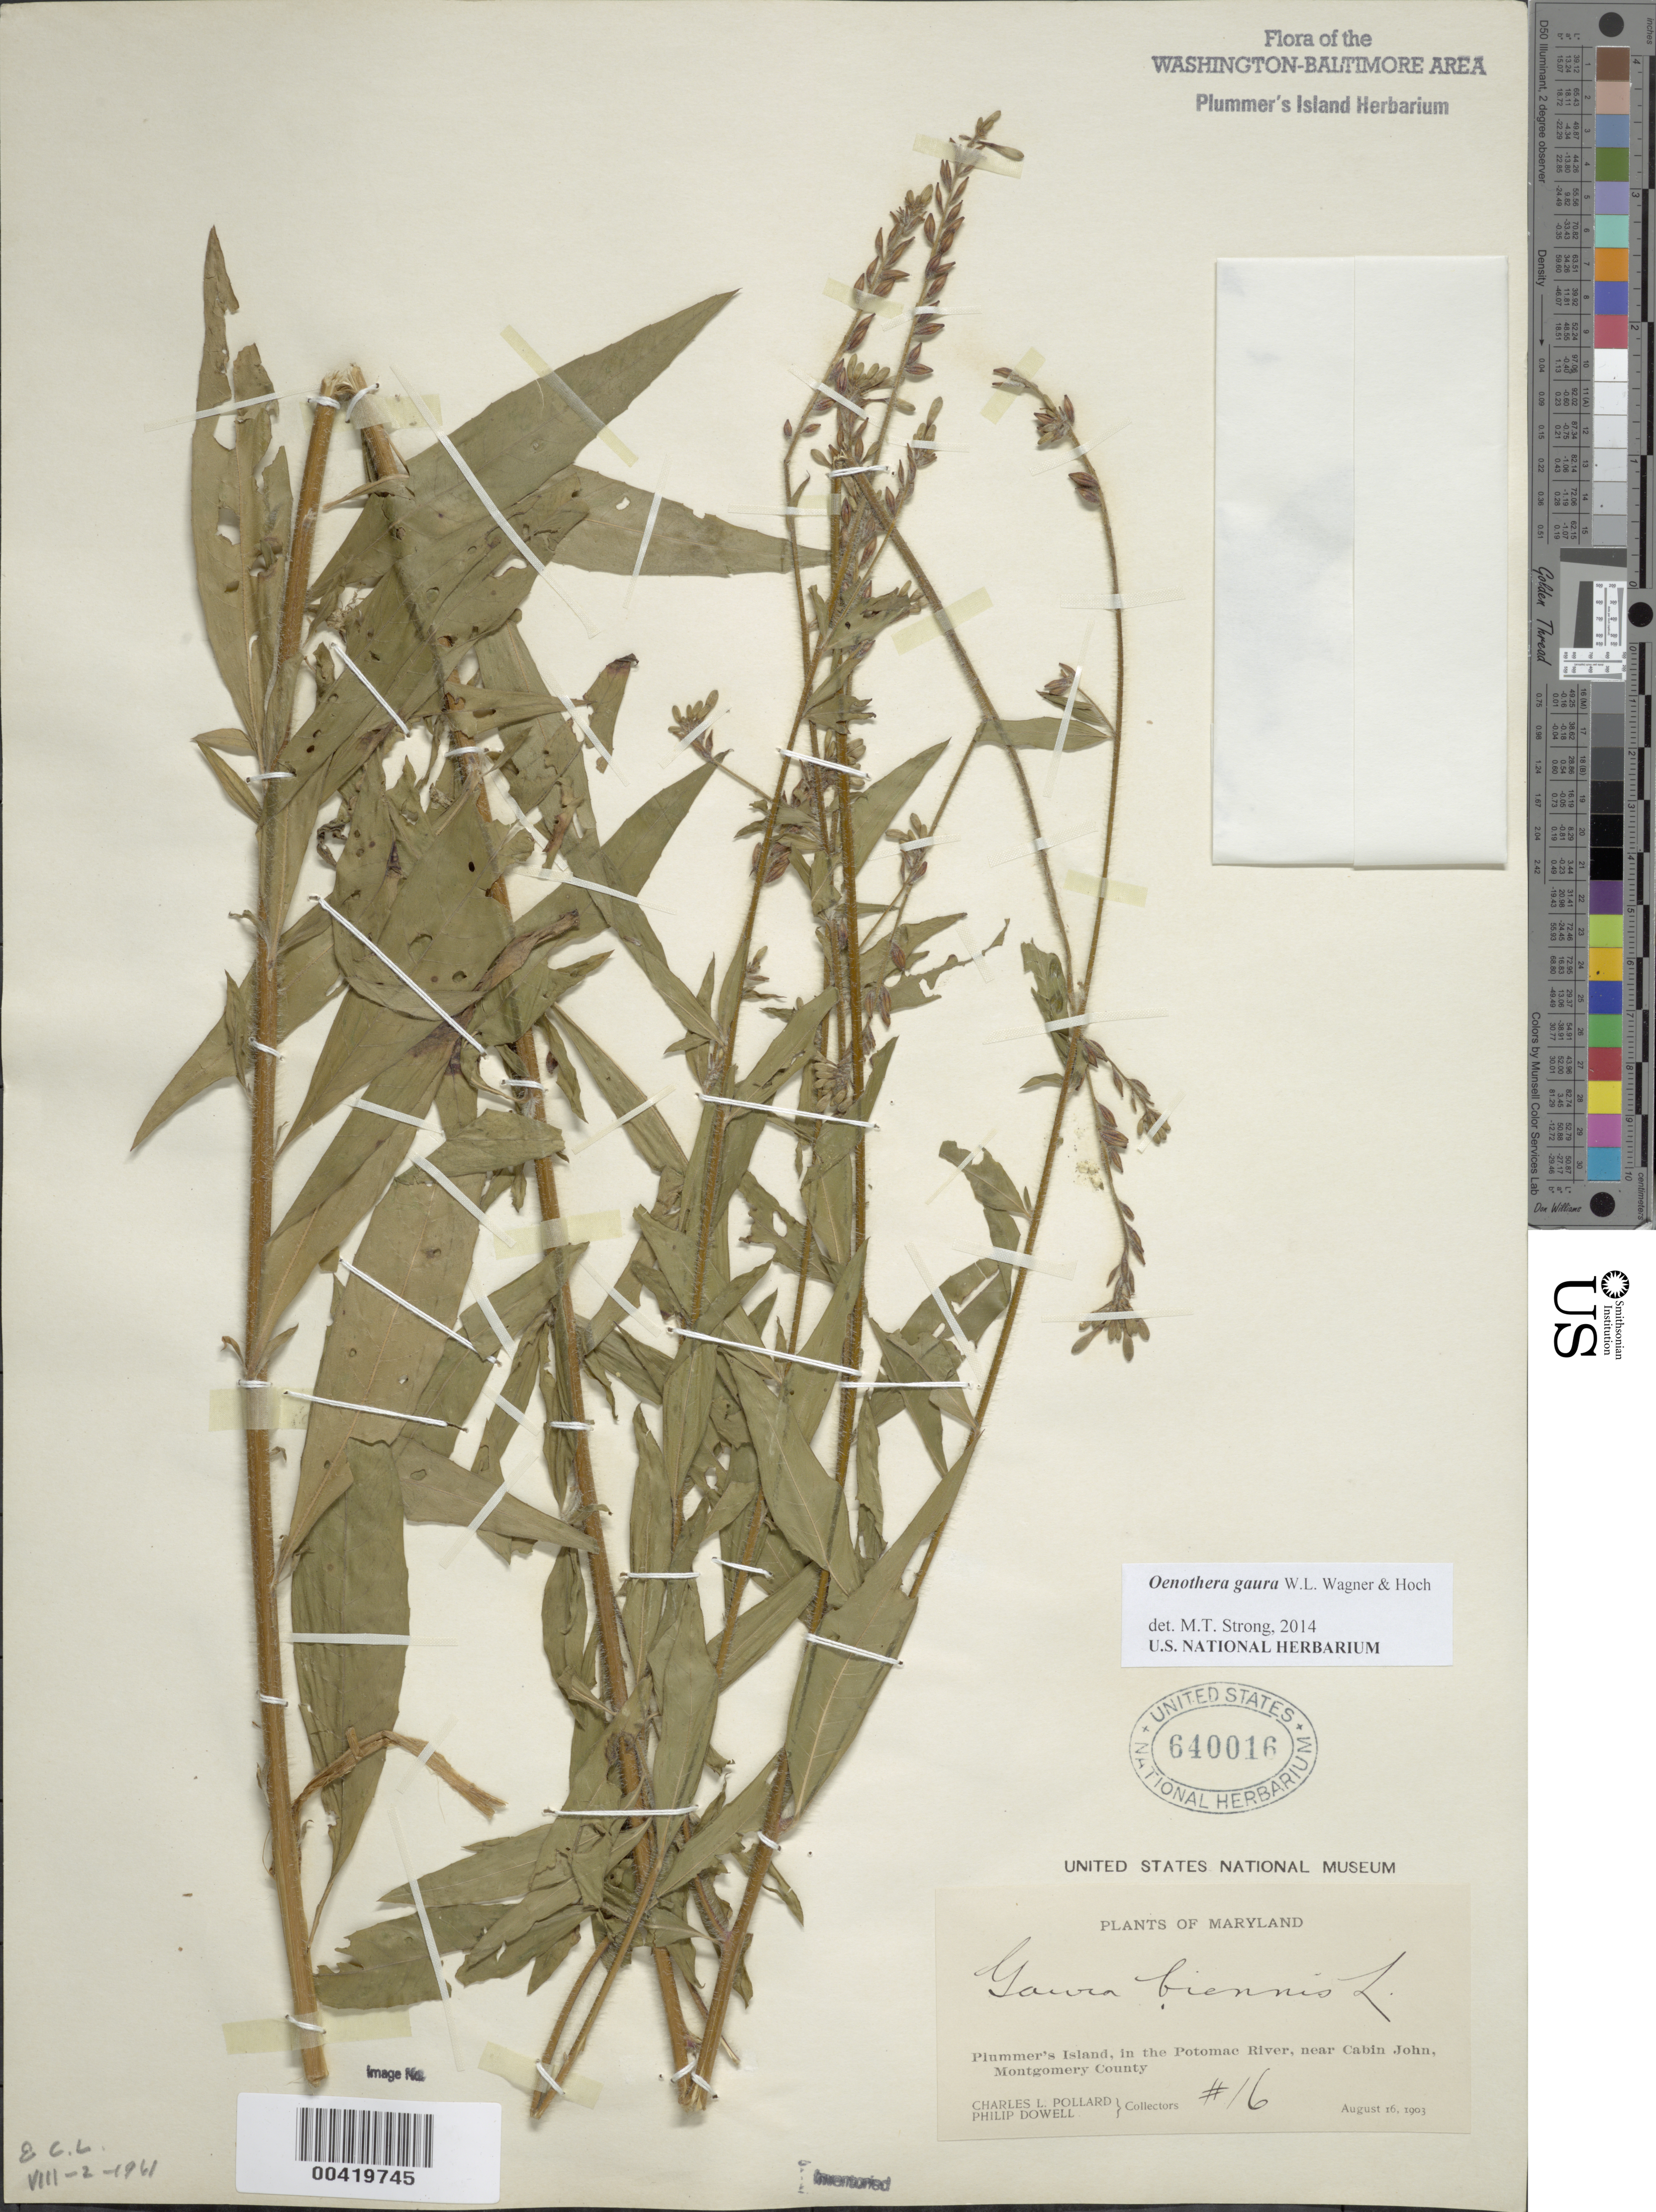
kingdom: Plantae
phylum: Tracheophyta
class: Magnoliopsida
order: Myrtales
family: Onagraceae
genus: Oenothera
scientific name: Oenothera gaura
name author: W.L. Wagner & Hoch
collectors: C. L. Pollard & P. Dowell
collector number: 16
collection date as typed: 16 Aug 1903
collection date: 1903-08-16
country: United States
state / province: Maryland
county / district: Montgomery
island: Plummers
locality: Plummer's Island C. & O. Canal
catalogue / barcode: US 640016